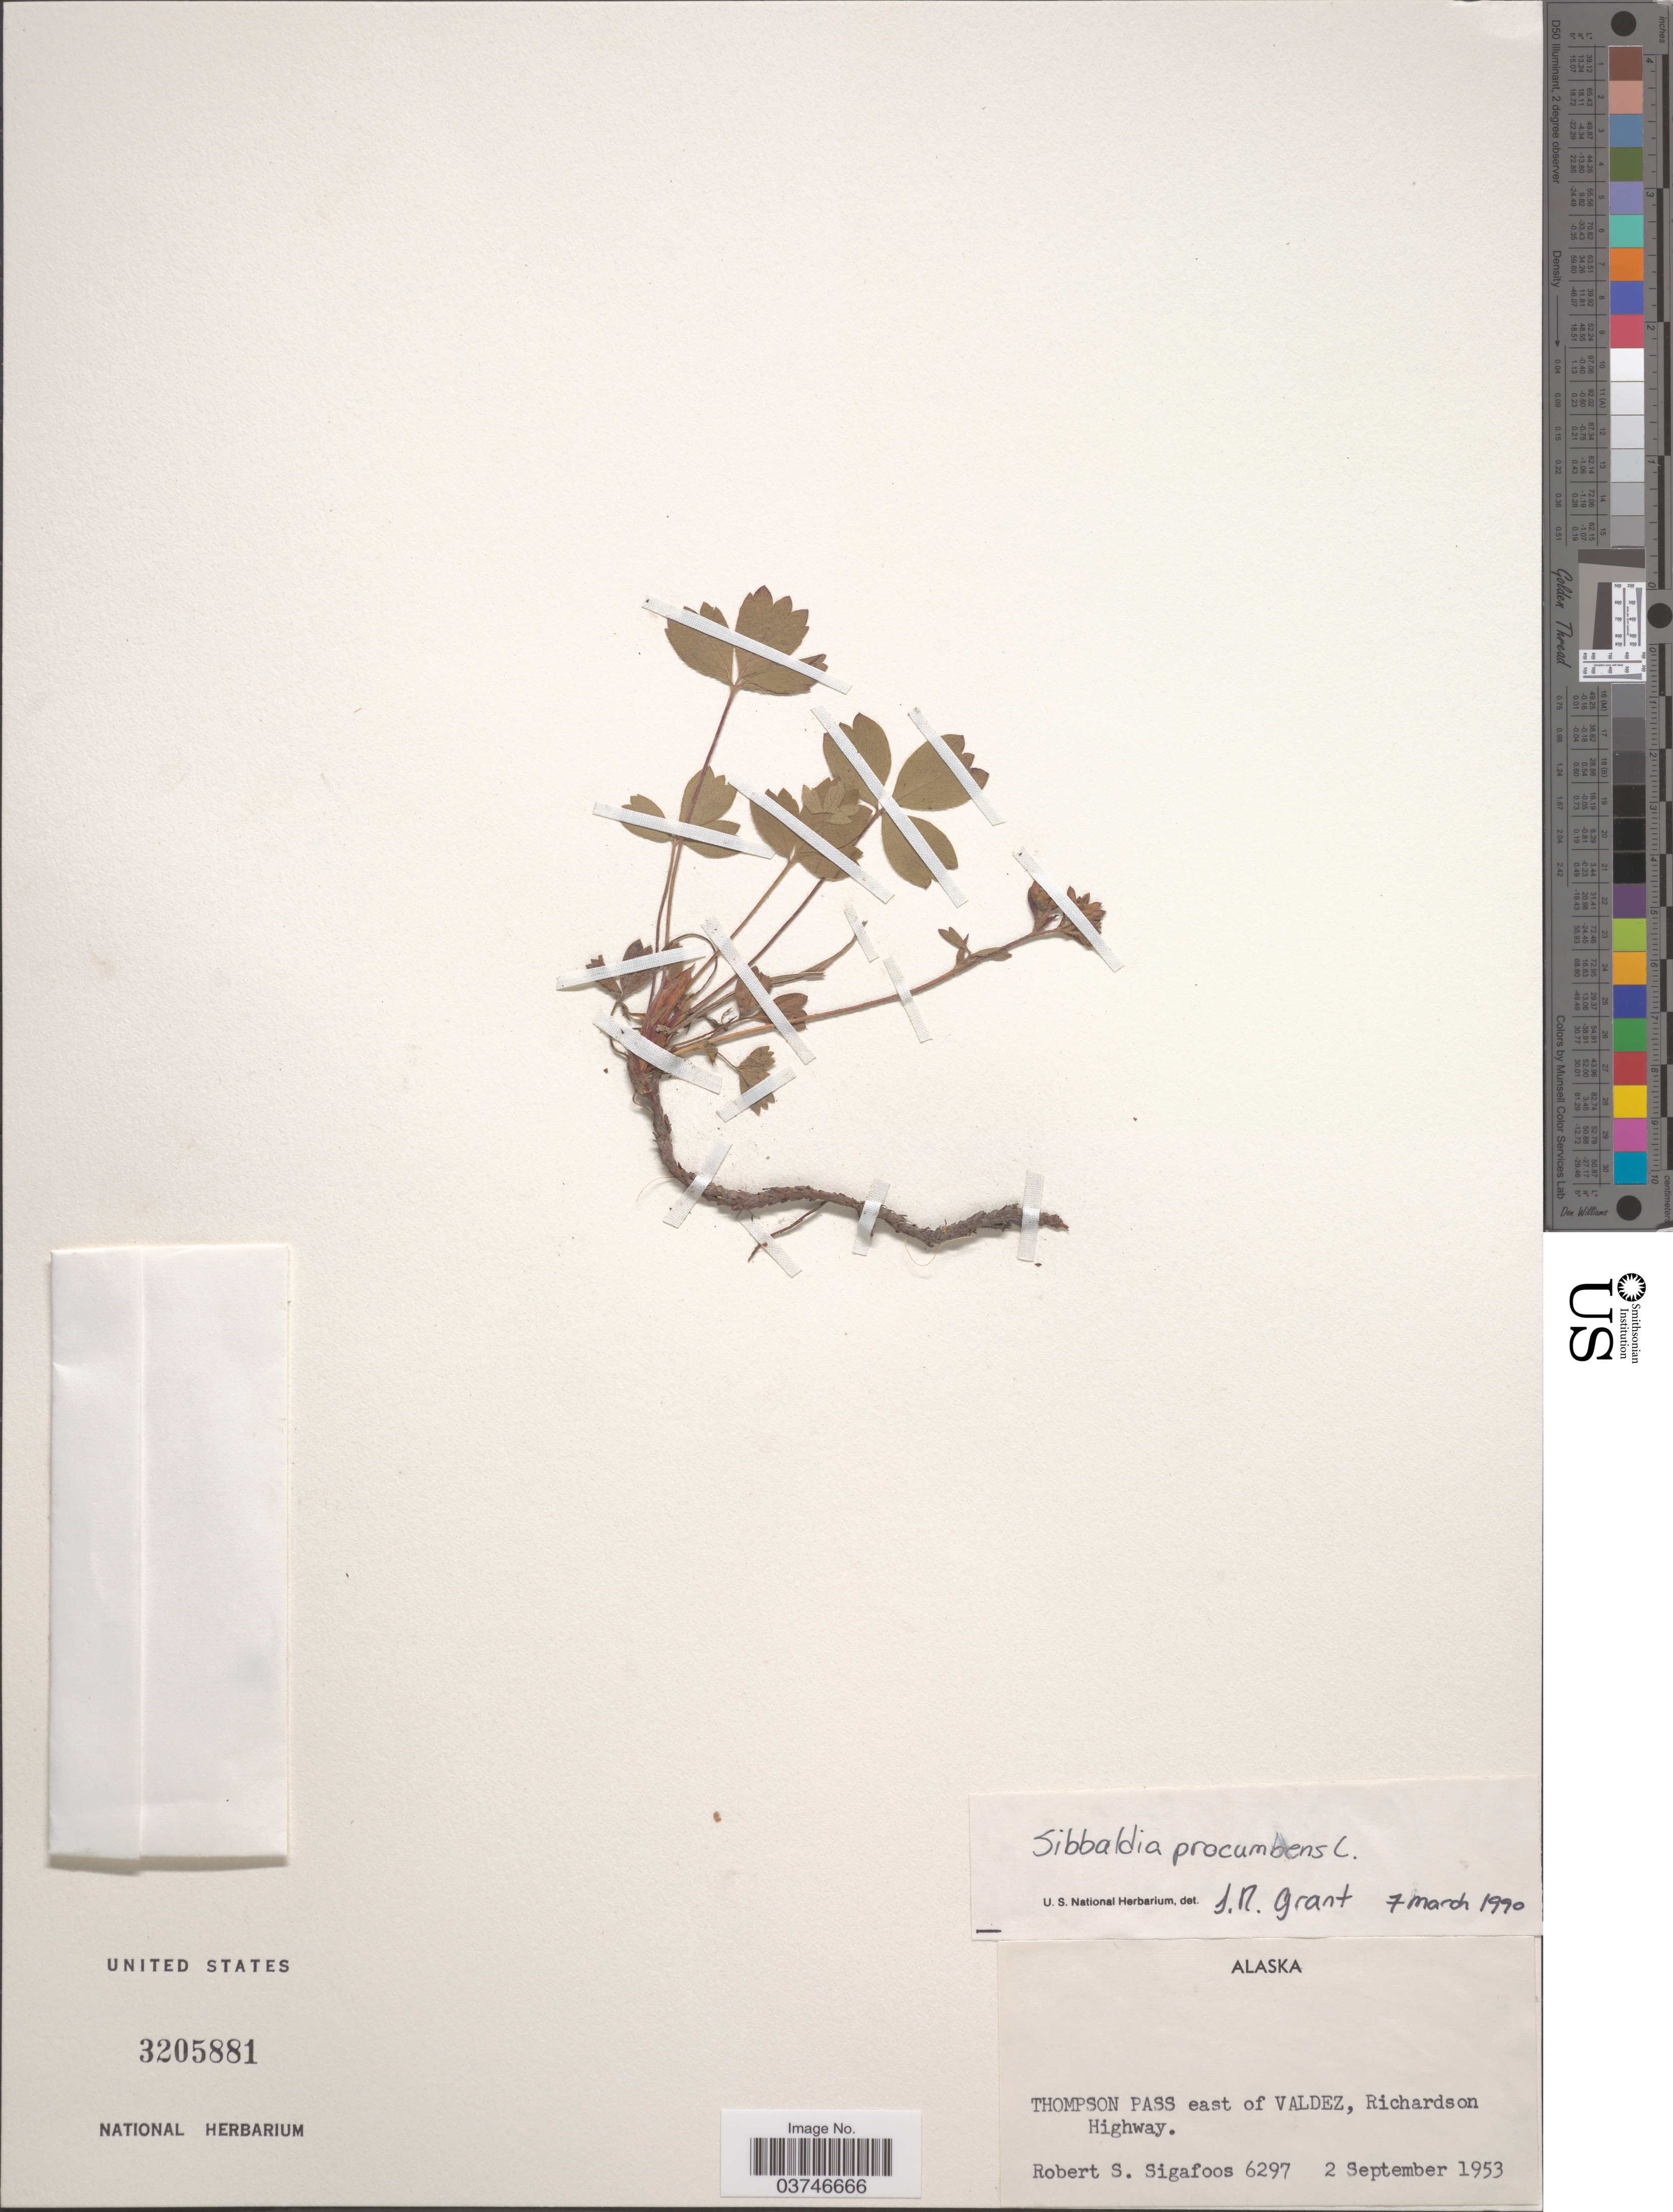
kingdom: Plantae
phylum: Tracheophyta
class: Magnoliopsida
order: Rosales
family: Rosaceae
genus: Sibbaldia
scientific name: Sibbaldia procumbens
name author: L.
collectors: R. Sigafoos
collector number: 6297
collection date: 1953-09-02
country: United States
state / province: Alaska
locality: Thompson Pass east of Valdez, Richardson Highway.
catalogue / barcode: US 3205881